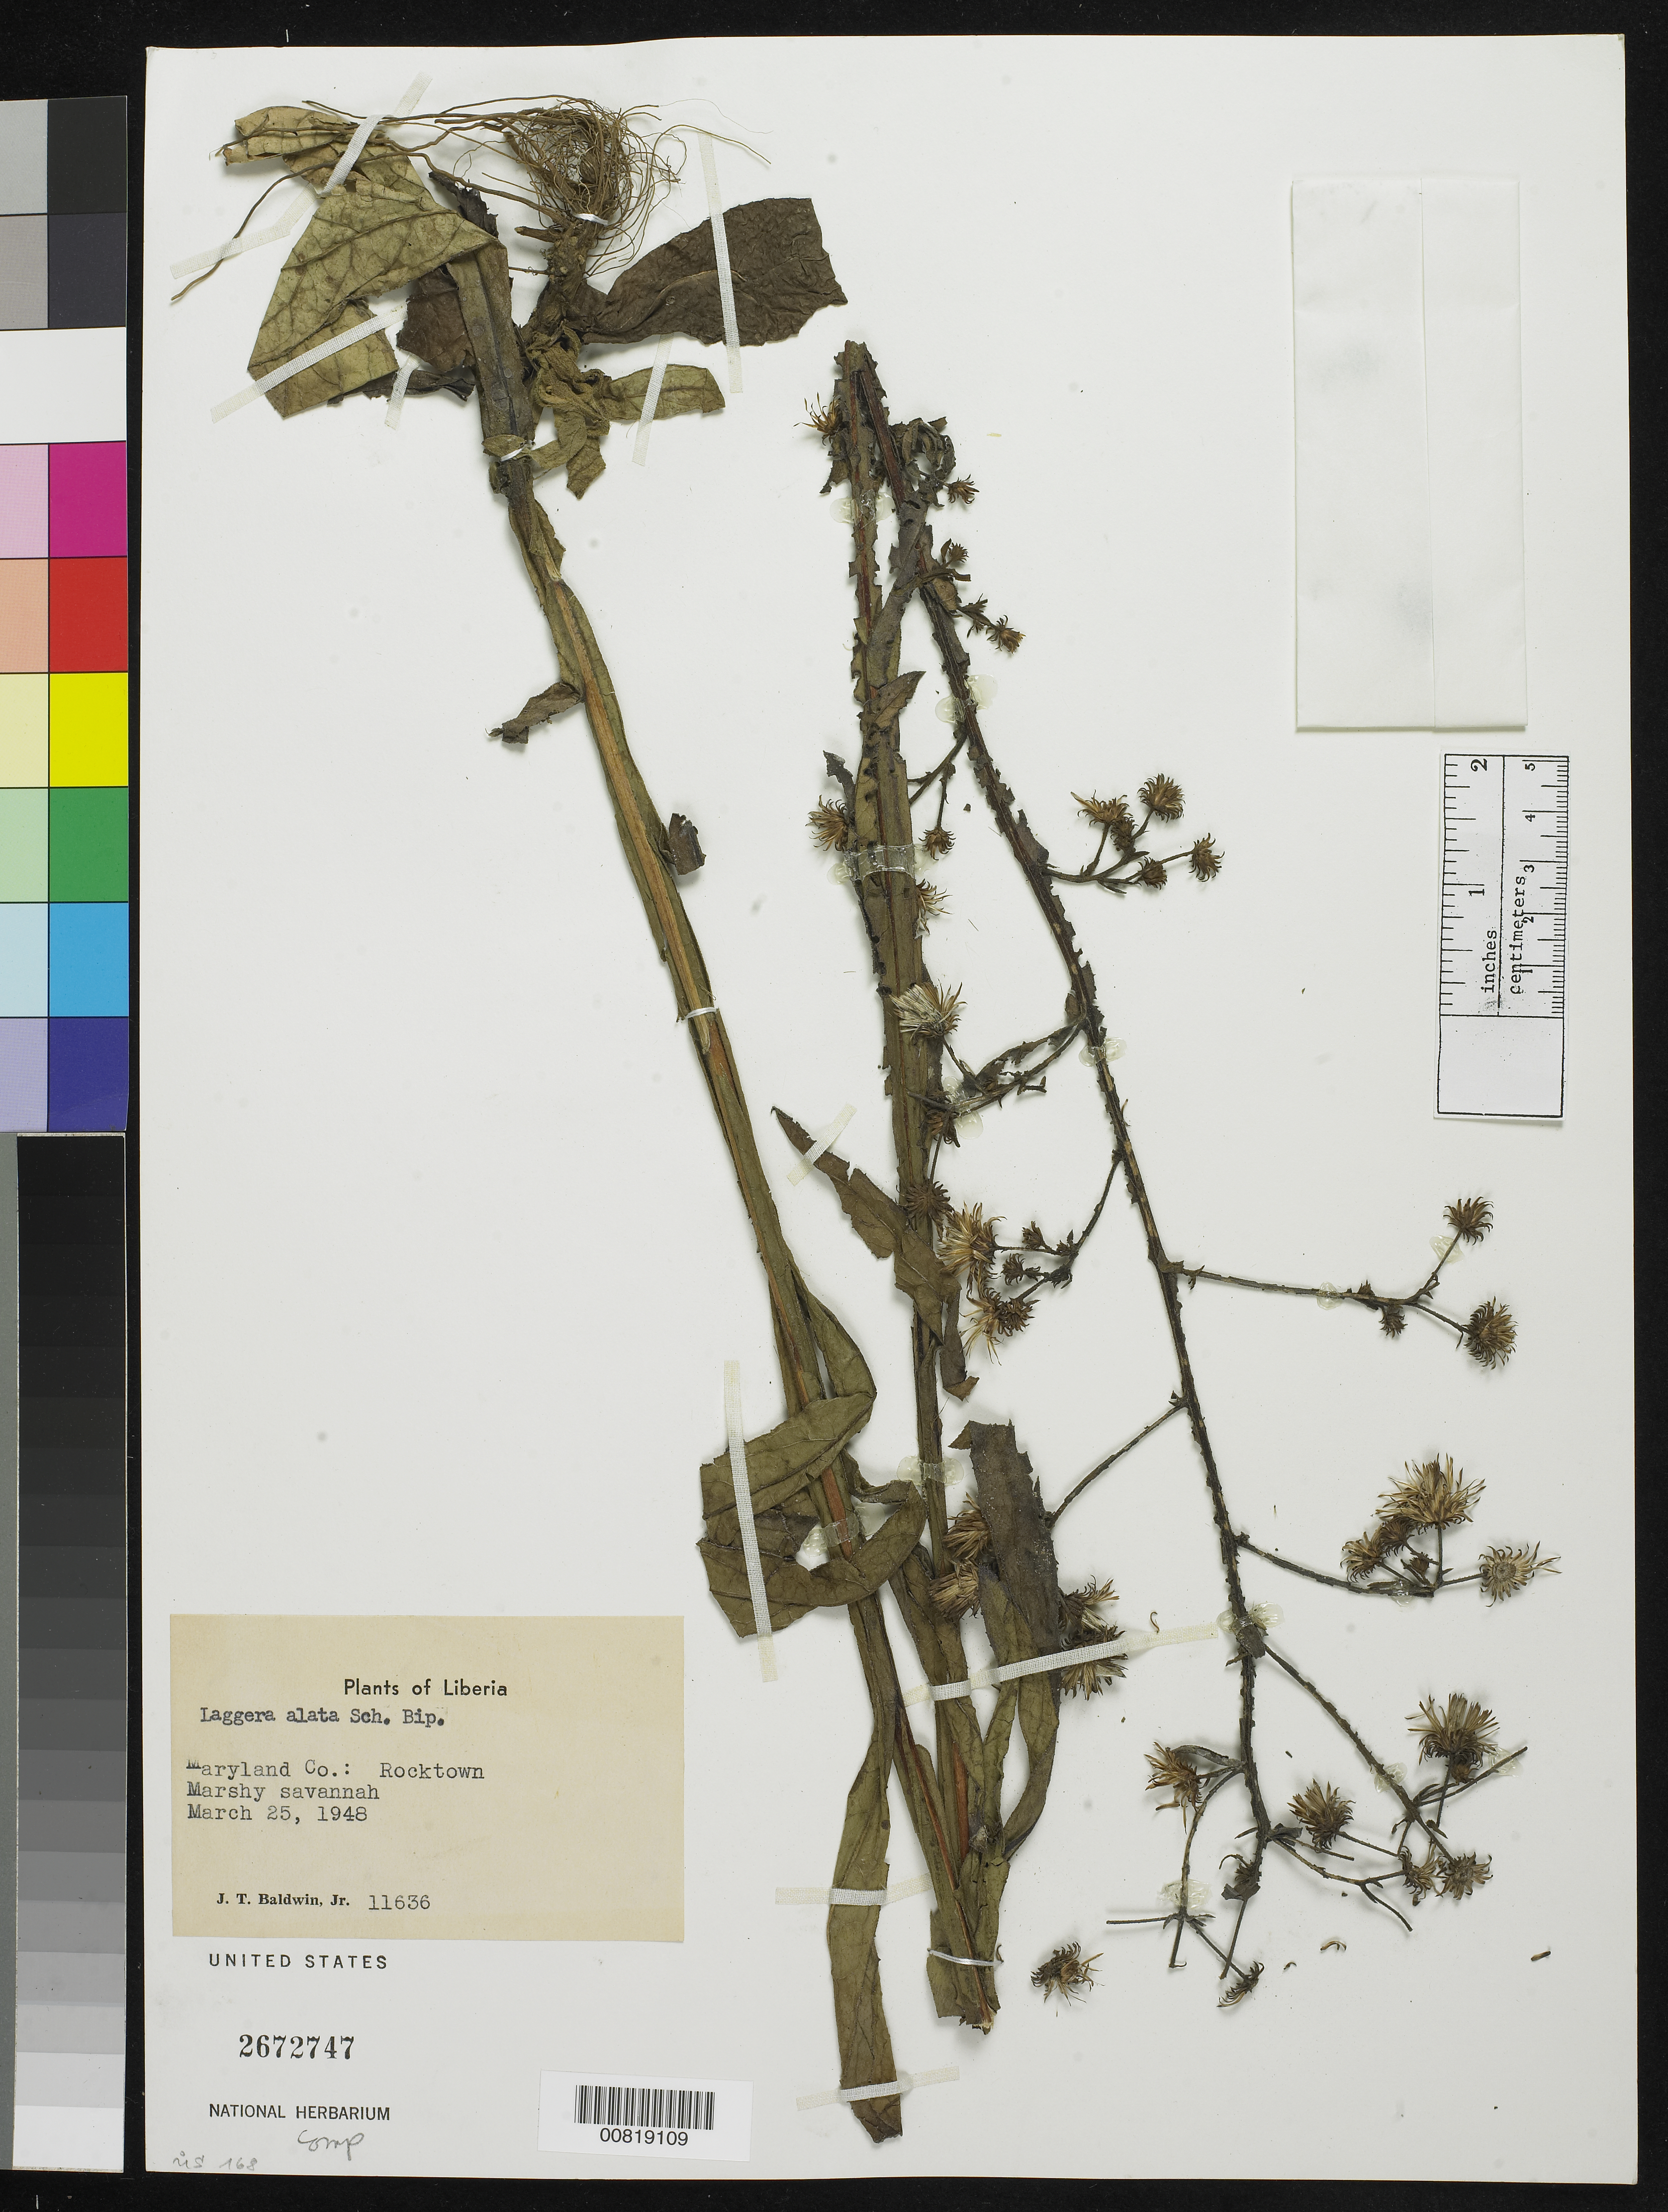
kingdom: Plantae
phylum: Tracheophyta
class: Magnoliopsida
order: Asterales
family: Asteraceae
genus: Laggera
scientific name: Laggera alata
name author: Sch. Bip.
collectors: J. T. Baldwin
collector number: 11636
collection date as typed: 25 Mar 1948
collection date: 1948-03-25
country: Liberia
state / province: Maryland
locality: Rocktown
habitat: Marshy savannah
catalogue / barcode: US 2672747